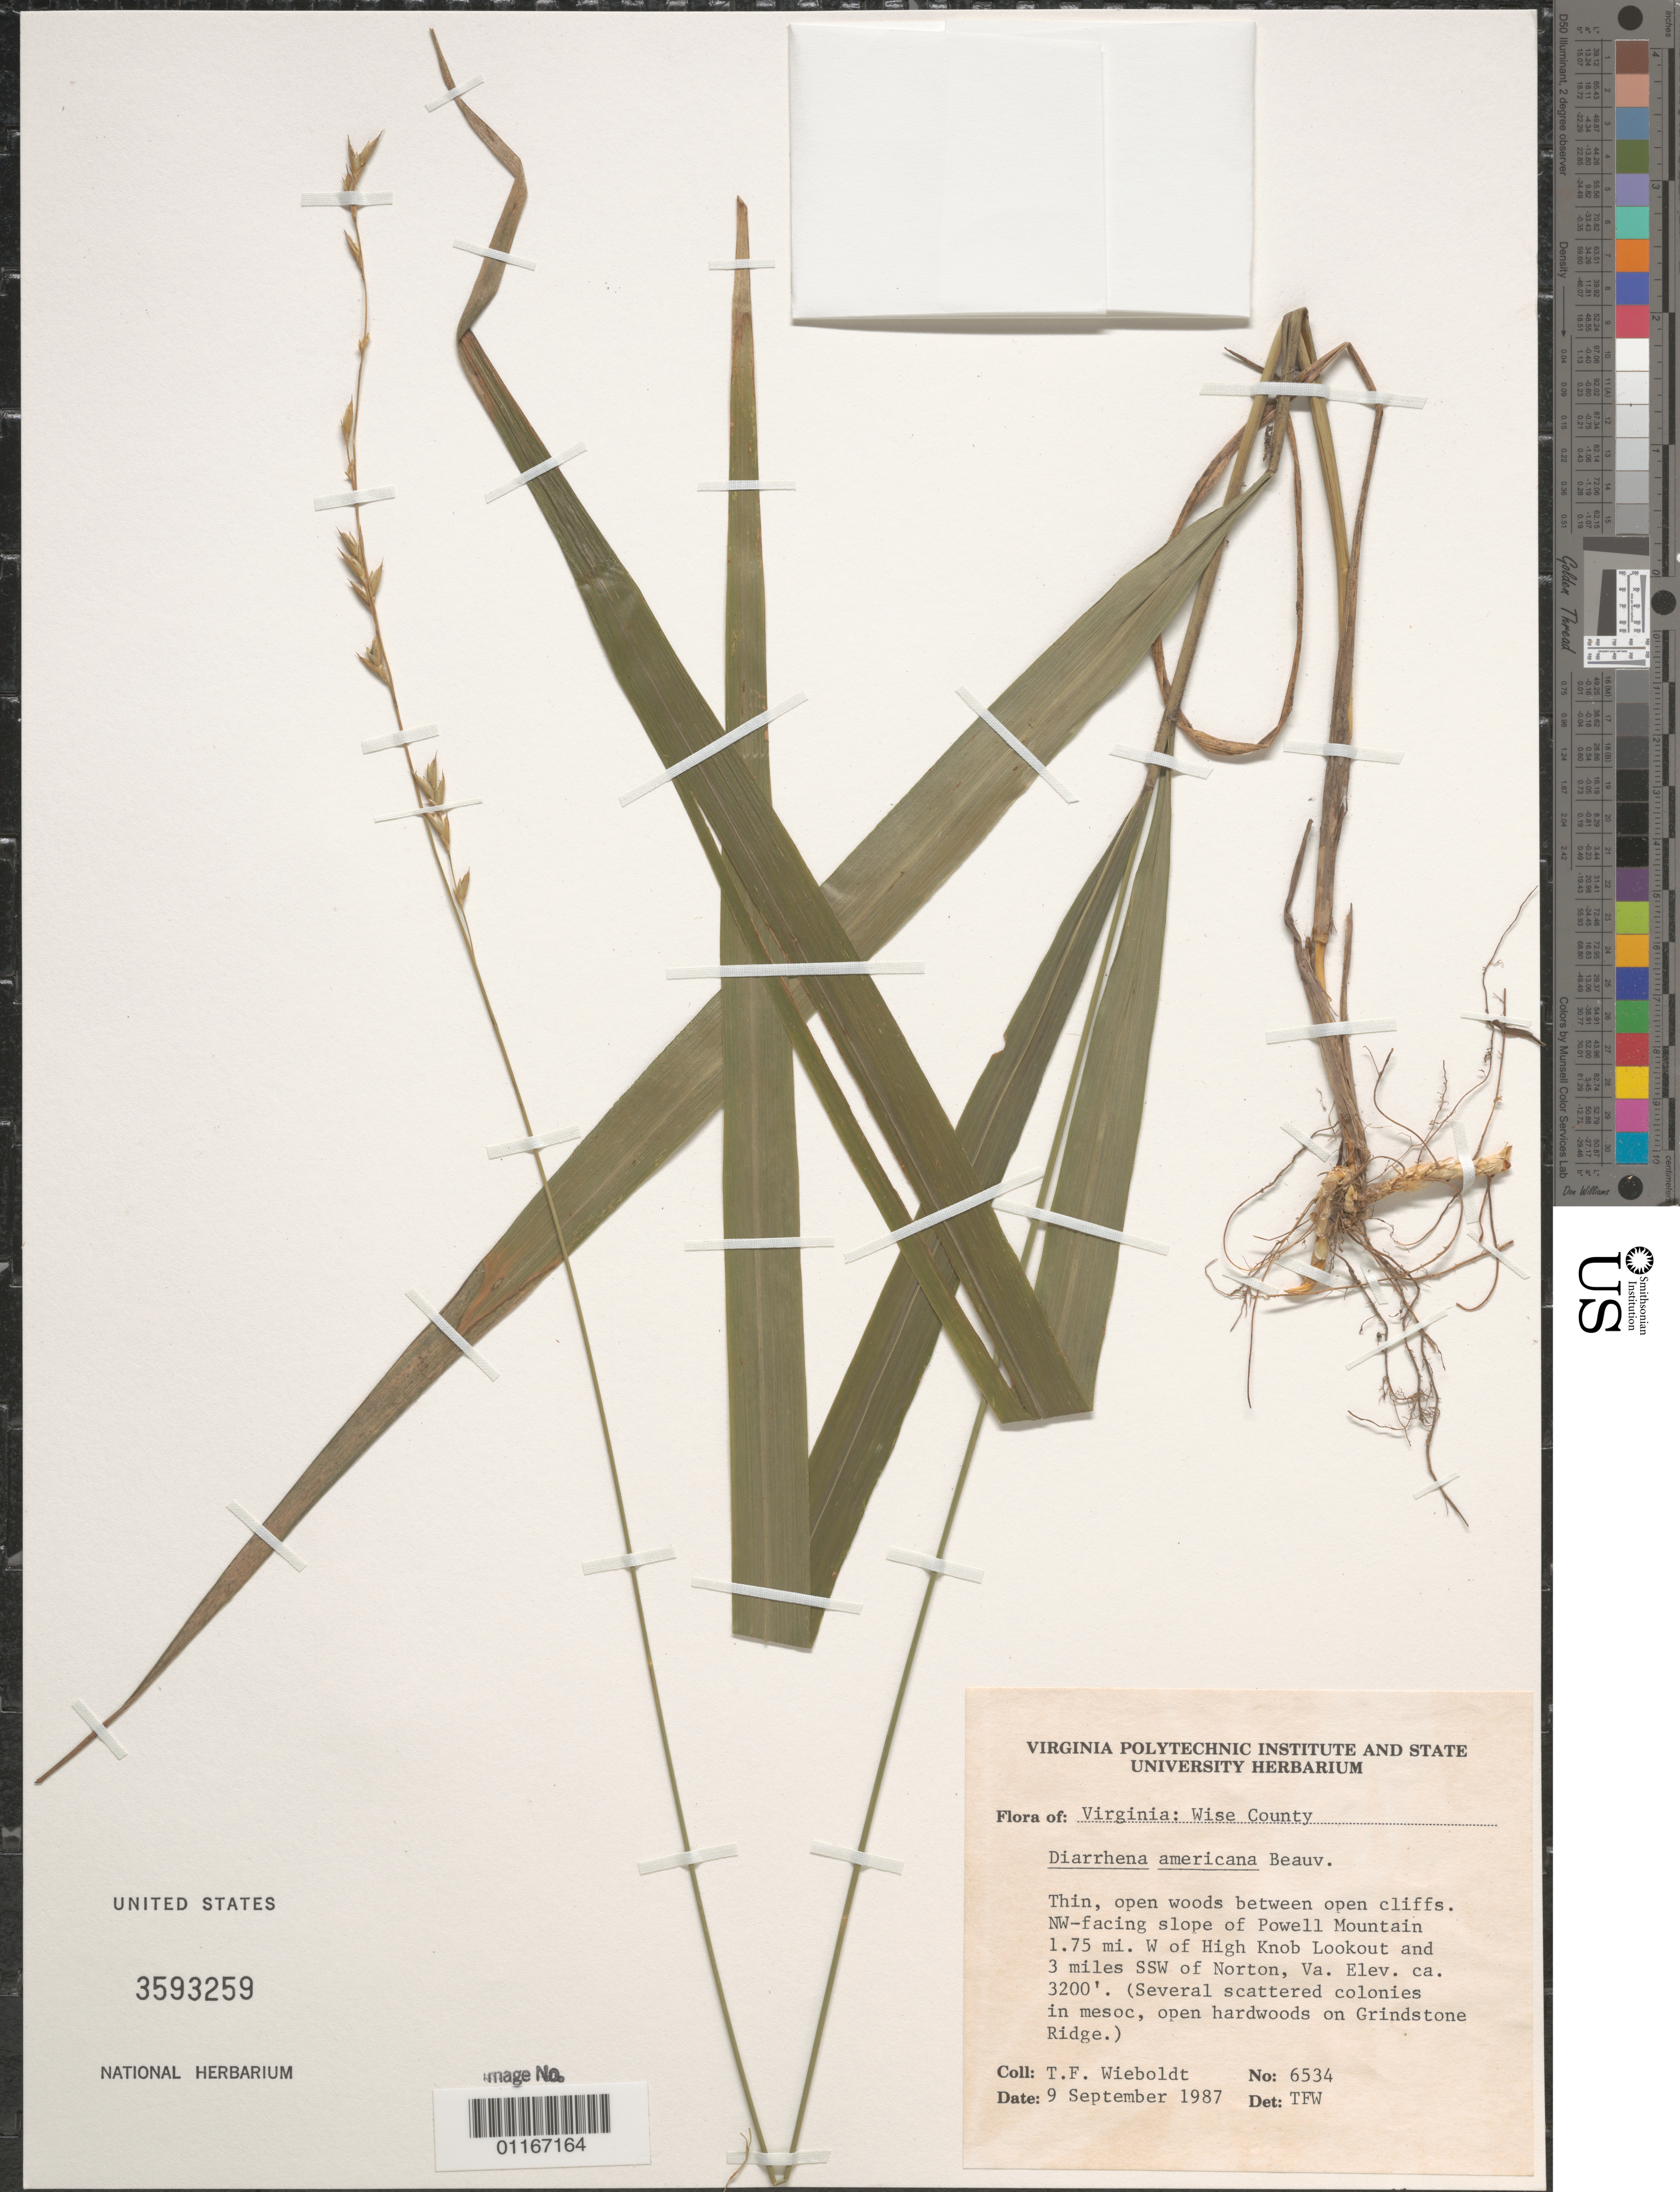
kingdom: Plantae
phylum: Tracheophyta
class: Liliopsida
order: Poales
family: Poaceae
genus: Diarrhena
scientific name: Diarrhena americana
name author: P. Beauv.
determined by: Wieboldt, Thomas F.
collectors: T. Wieboldt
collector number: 6534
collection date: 1987-09-09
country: United States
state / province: Virginia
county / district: Wise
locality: NW-facing slope of Powell Mountain 1.75 miles west of High Knob Lookout and 3 miles south-southwest of Norton, VA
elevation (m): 975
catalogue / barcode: US 3593259